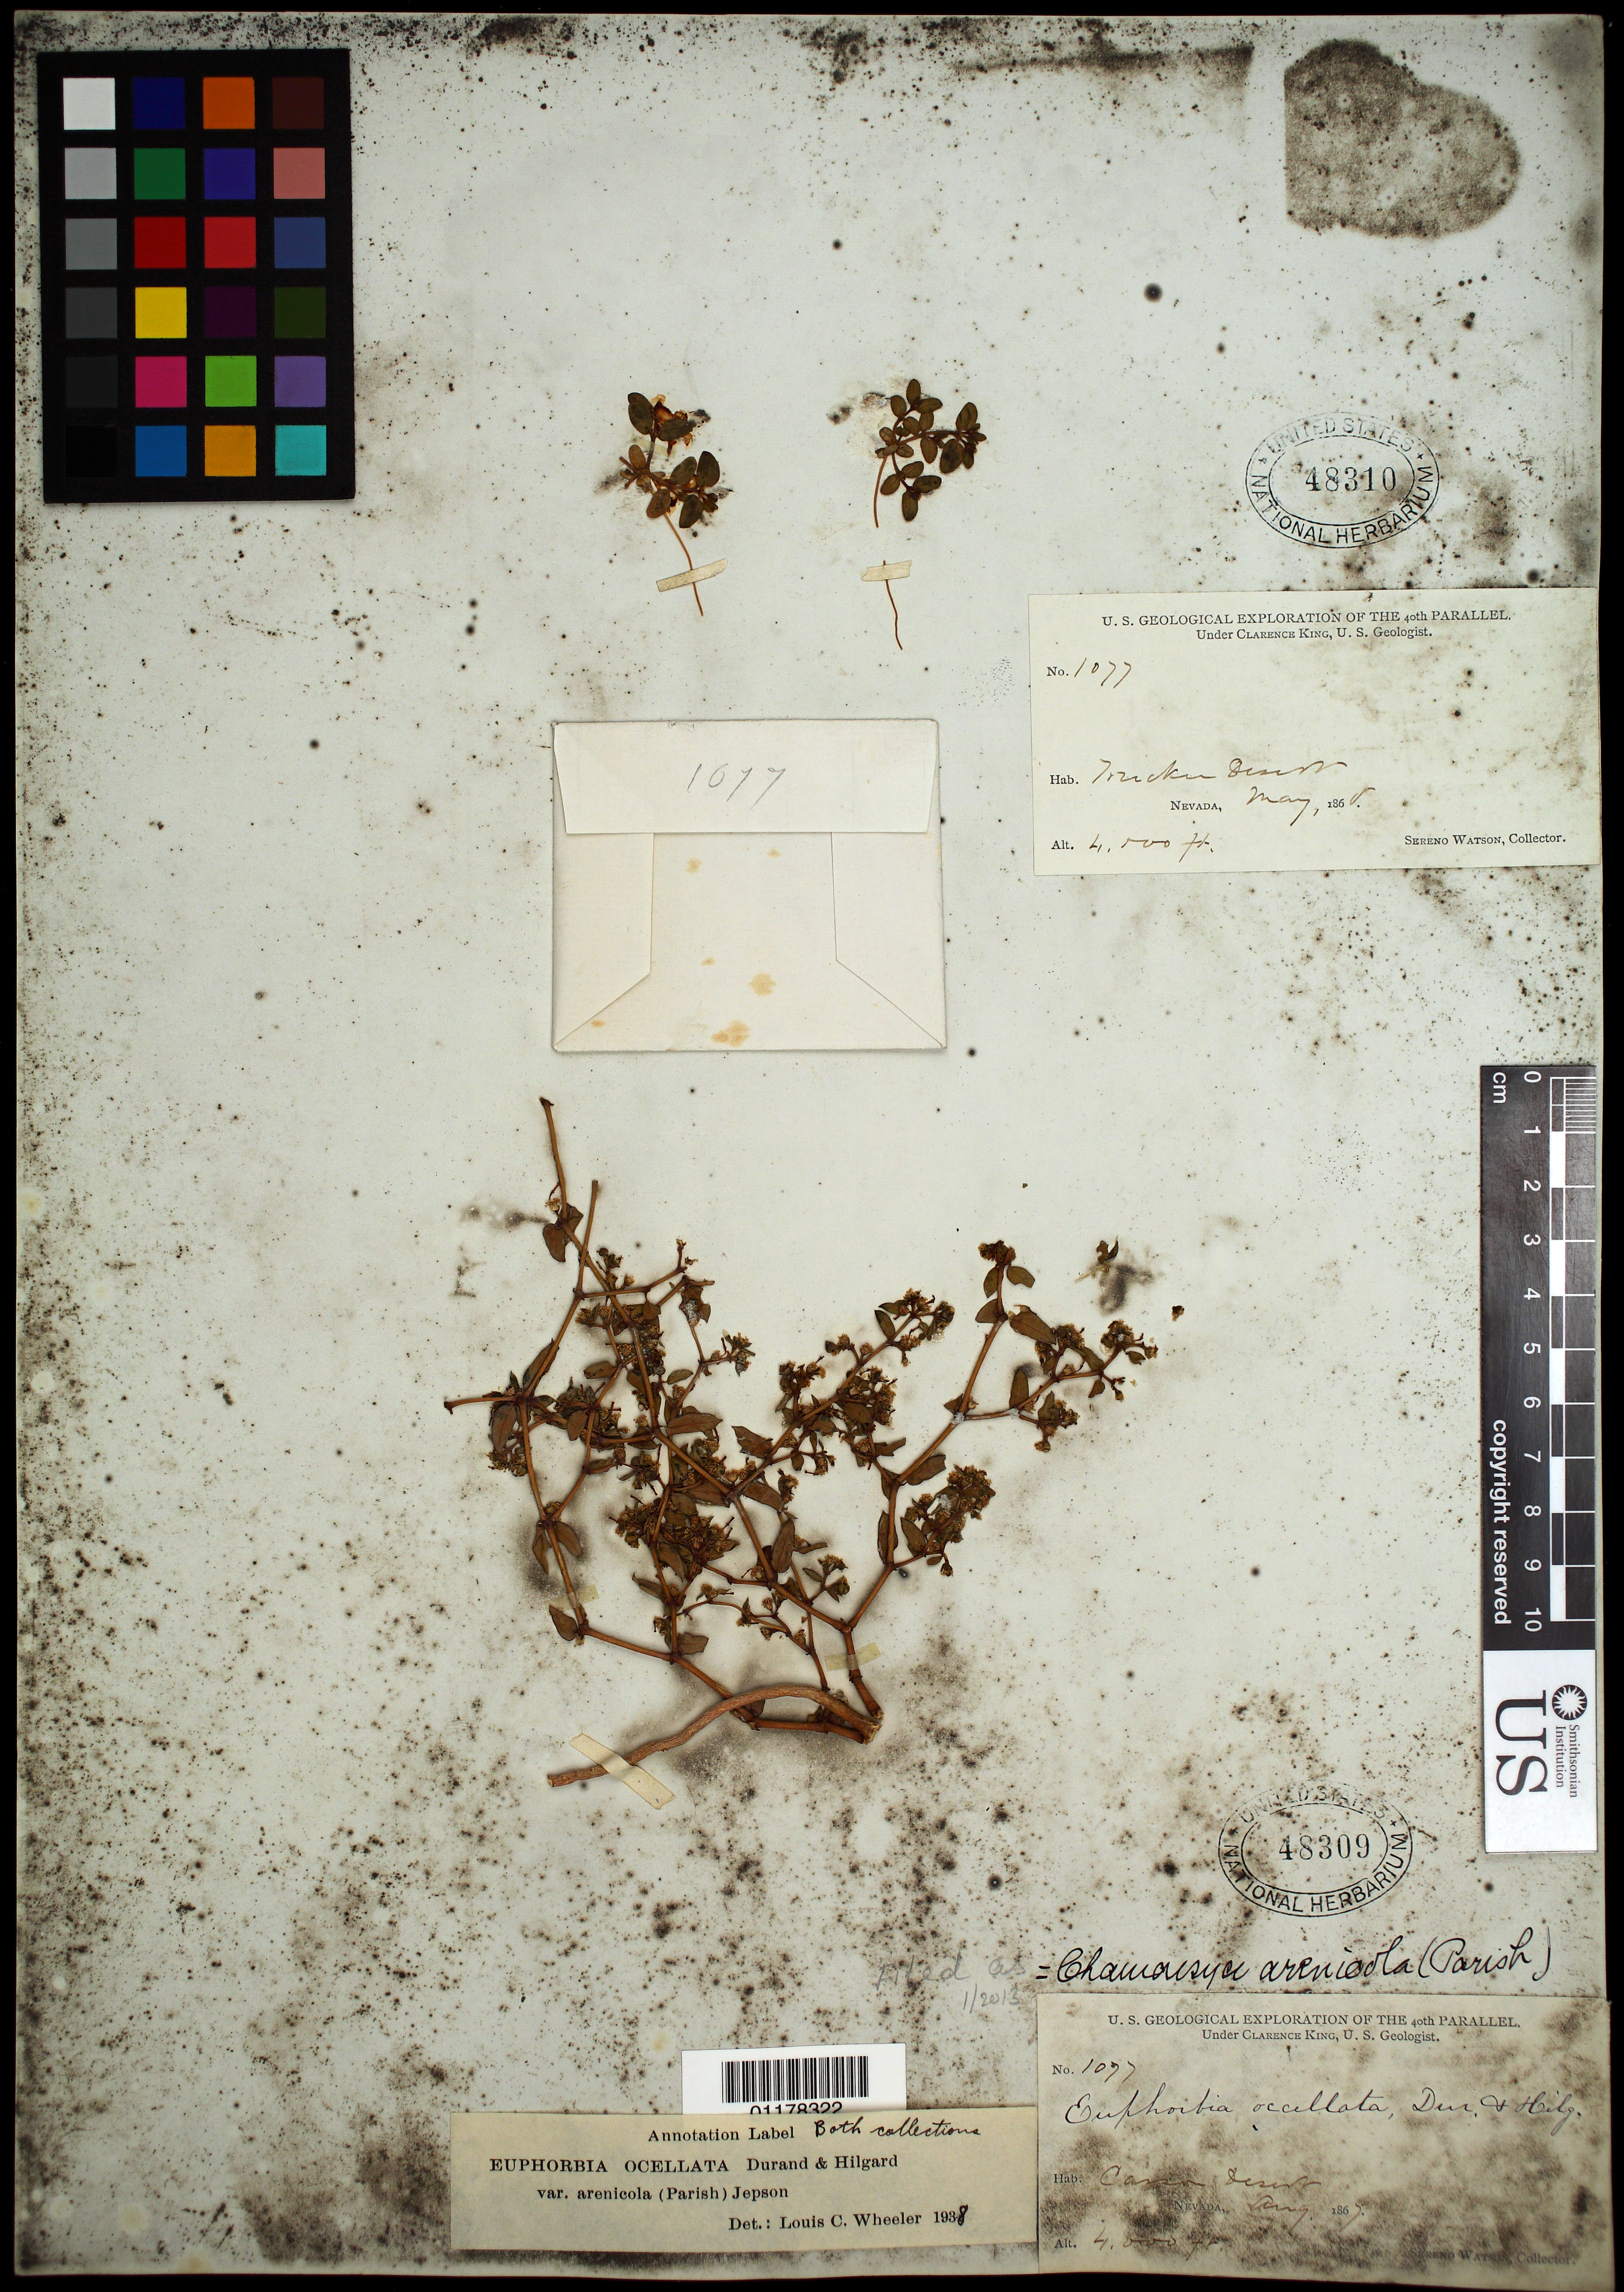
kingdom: Plantae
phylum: Tracheophyta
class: Magnoliopsida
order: Malpighiales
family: Euphorbiaceae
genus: Euphorbia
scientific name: Euphorbia ocellata subsp. arenicola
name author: (Parish) Oudejans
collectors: S. Watson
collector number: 1077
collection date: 1867-08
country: United States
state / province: Nevada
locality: Carson Desert.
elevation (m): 1219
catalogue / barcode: US 48309